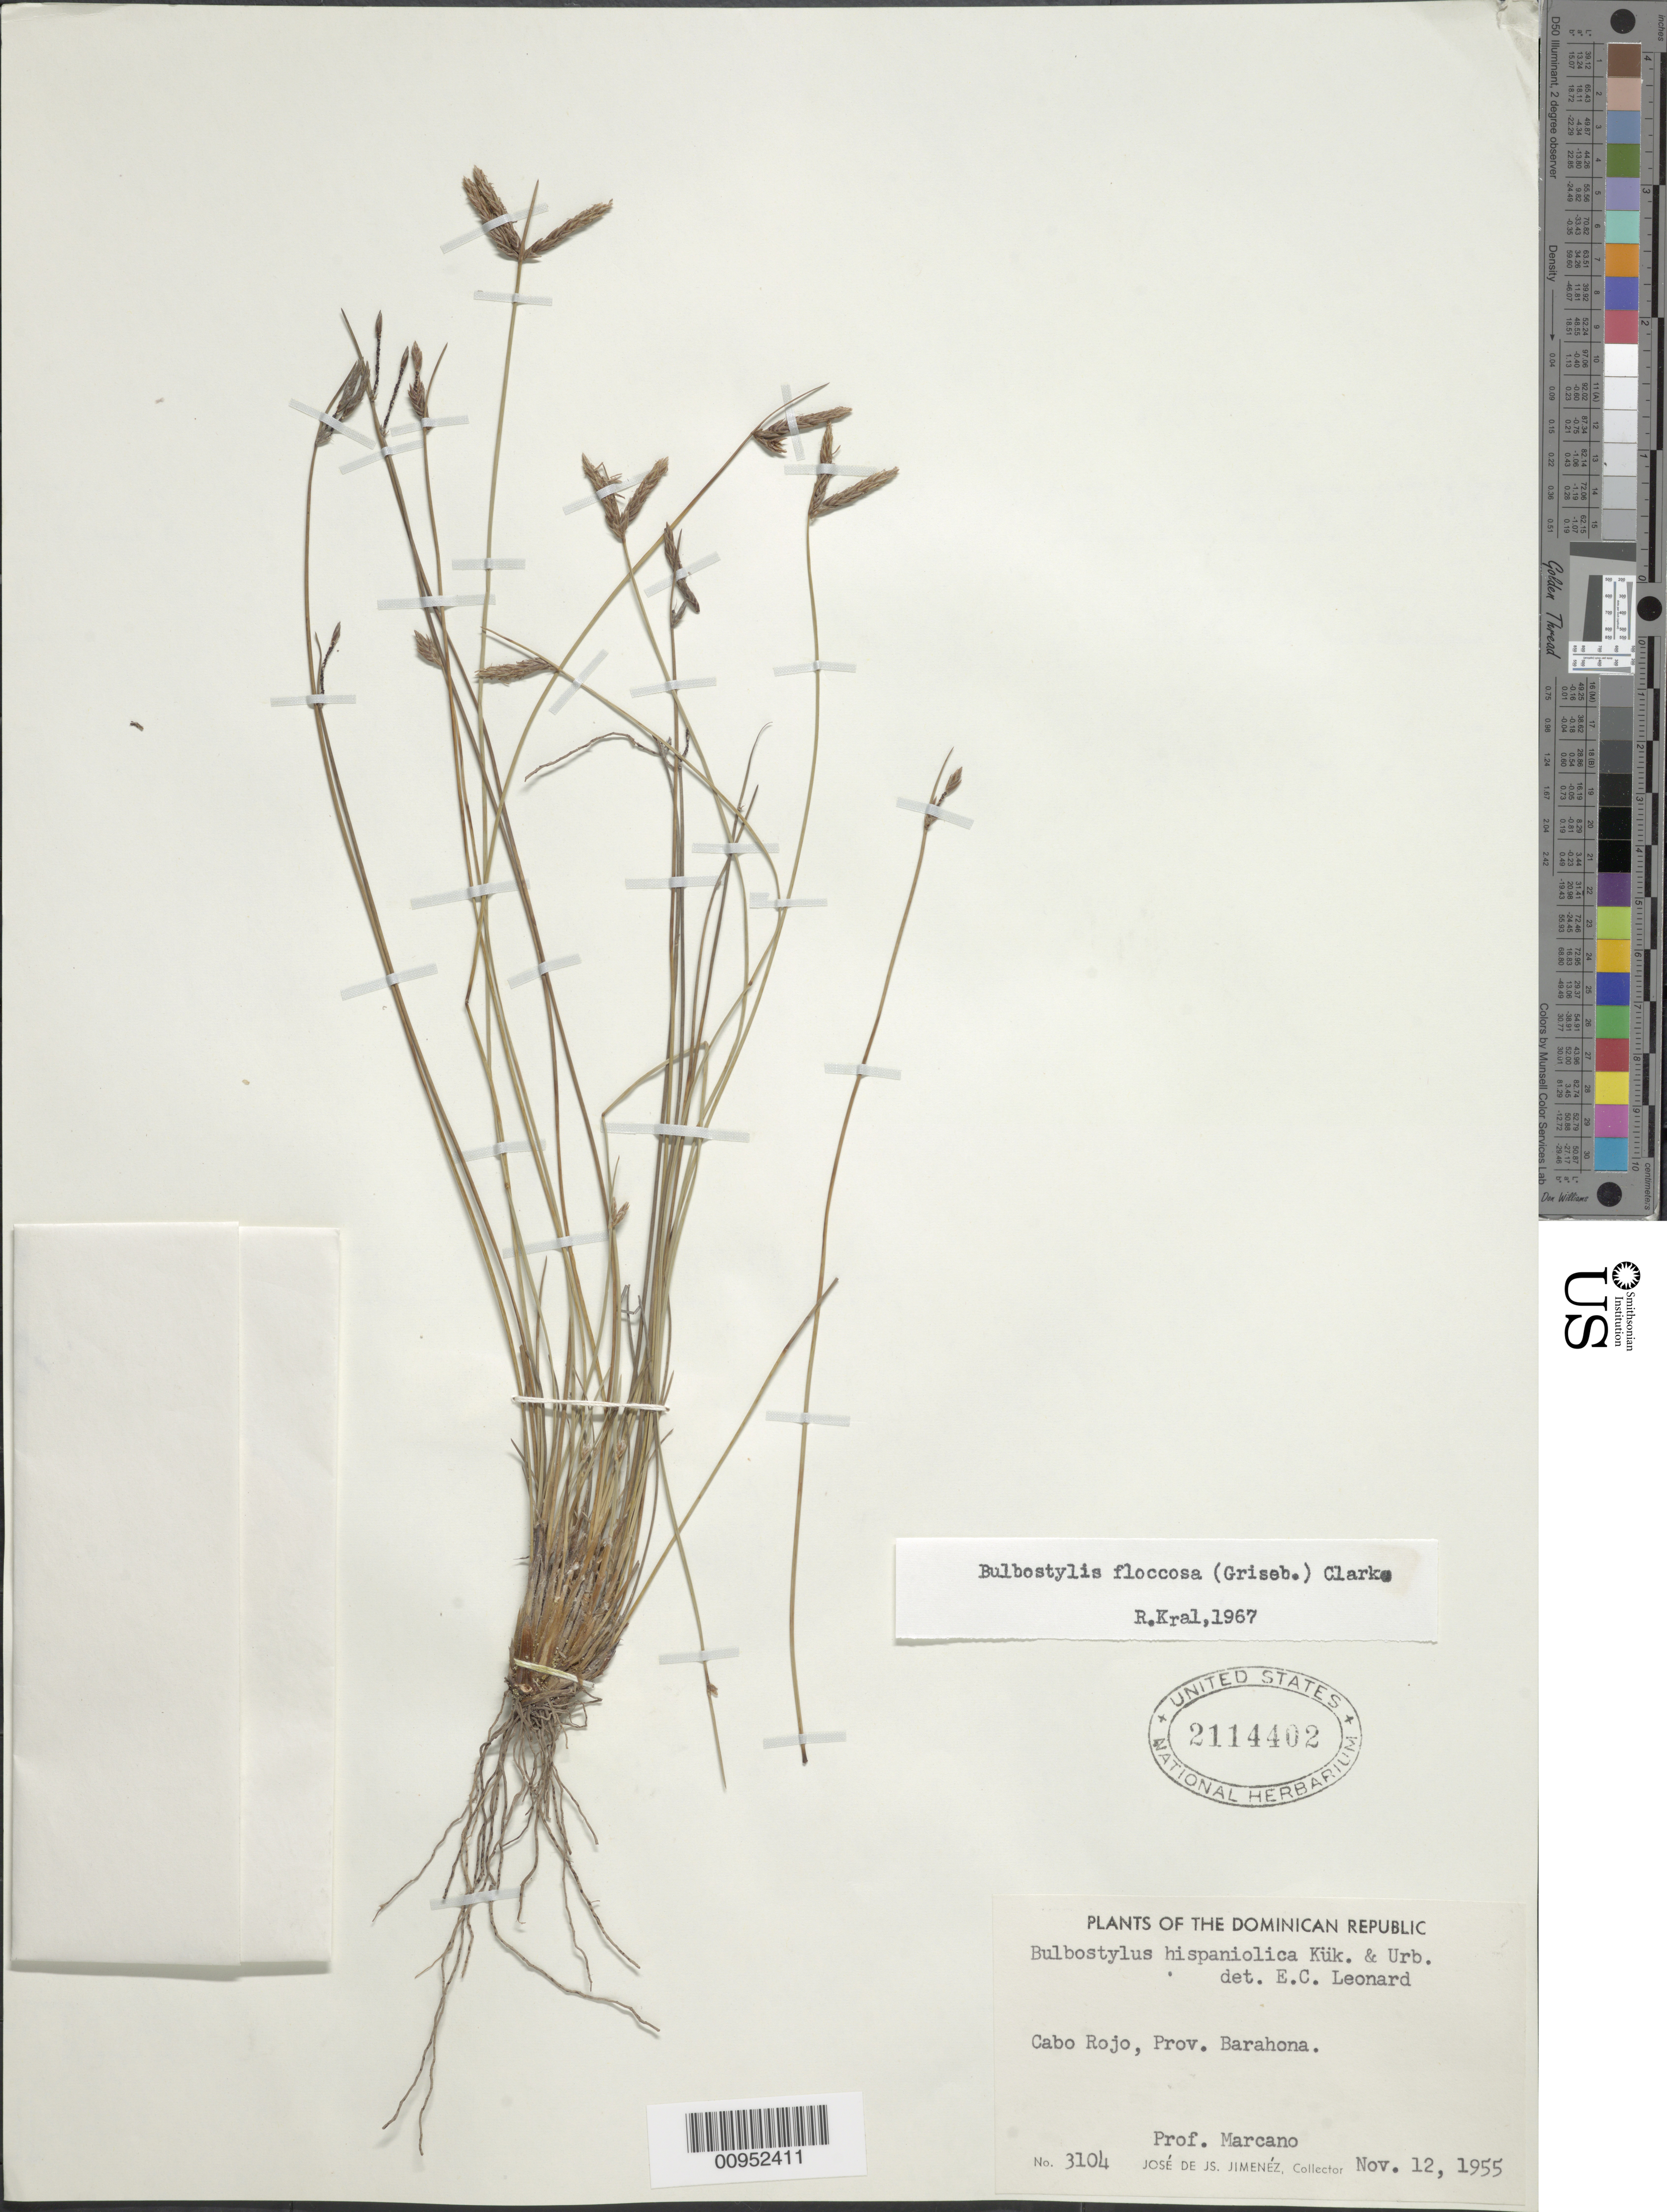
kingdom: Plantae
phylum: Tracheophyta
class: Liliopsida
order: Poales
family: Cyperaceae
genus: Bulbostylis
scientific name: Bulbostylis floccosa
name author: (Griseb.) C.B. Clarke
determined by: Kral, Robert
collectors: J. J. Jiménez & P. Marcano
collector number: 3104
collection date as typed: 12 Nov 1955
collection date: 1955-11-12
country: Dominican Republic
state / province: Barahona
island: Hispaniola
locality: Cabo Rojo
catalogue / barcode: US 2114402